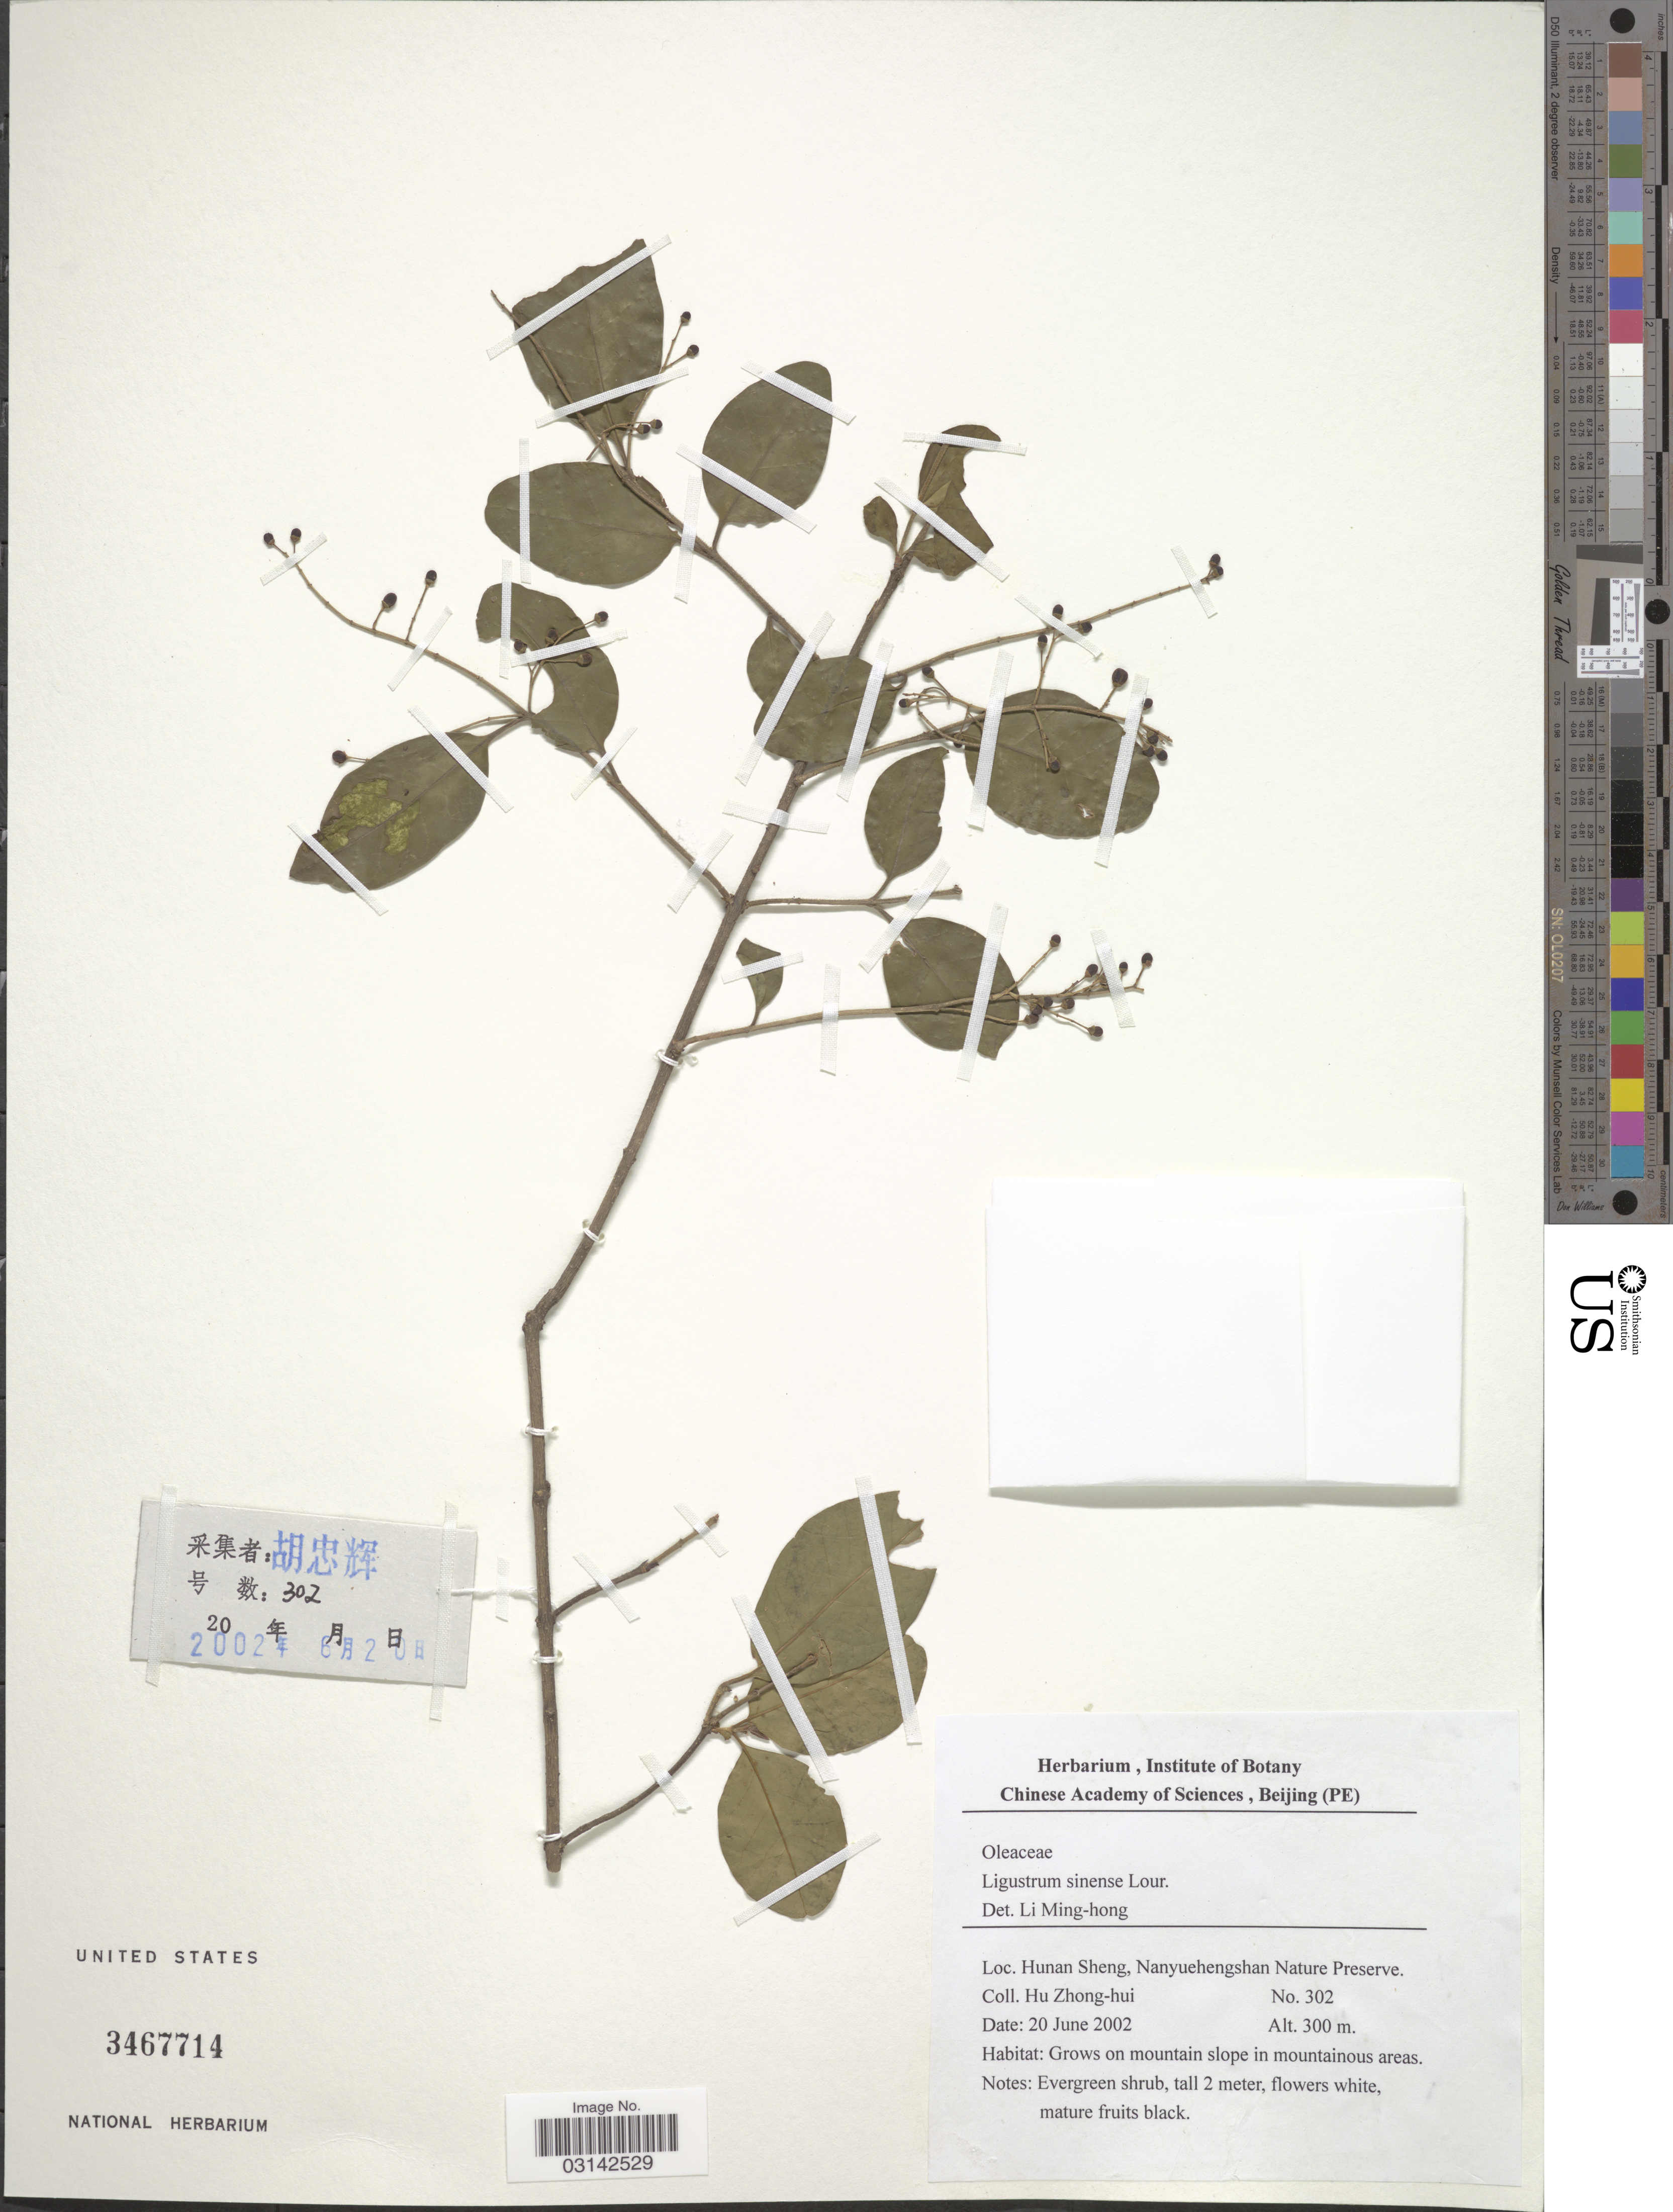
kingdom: Plantae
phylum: Tracheophyta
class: Magnoliopsida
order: Lamiales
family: Oleaceae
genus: Ligustrum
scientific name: Ligustrum sinense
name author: Lour.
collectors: Z. H. Hu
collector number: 302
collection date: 2002-06-20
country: China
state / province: Hunan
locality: Hunan Sheng, Nanyuehengshan Nature Preserve.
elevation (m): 300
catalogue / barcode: US 3467714